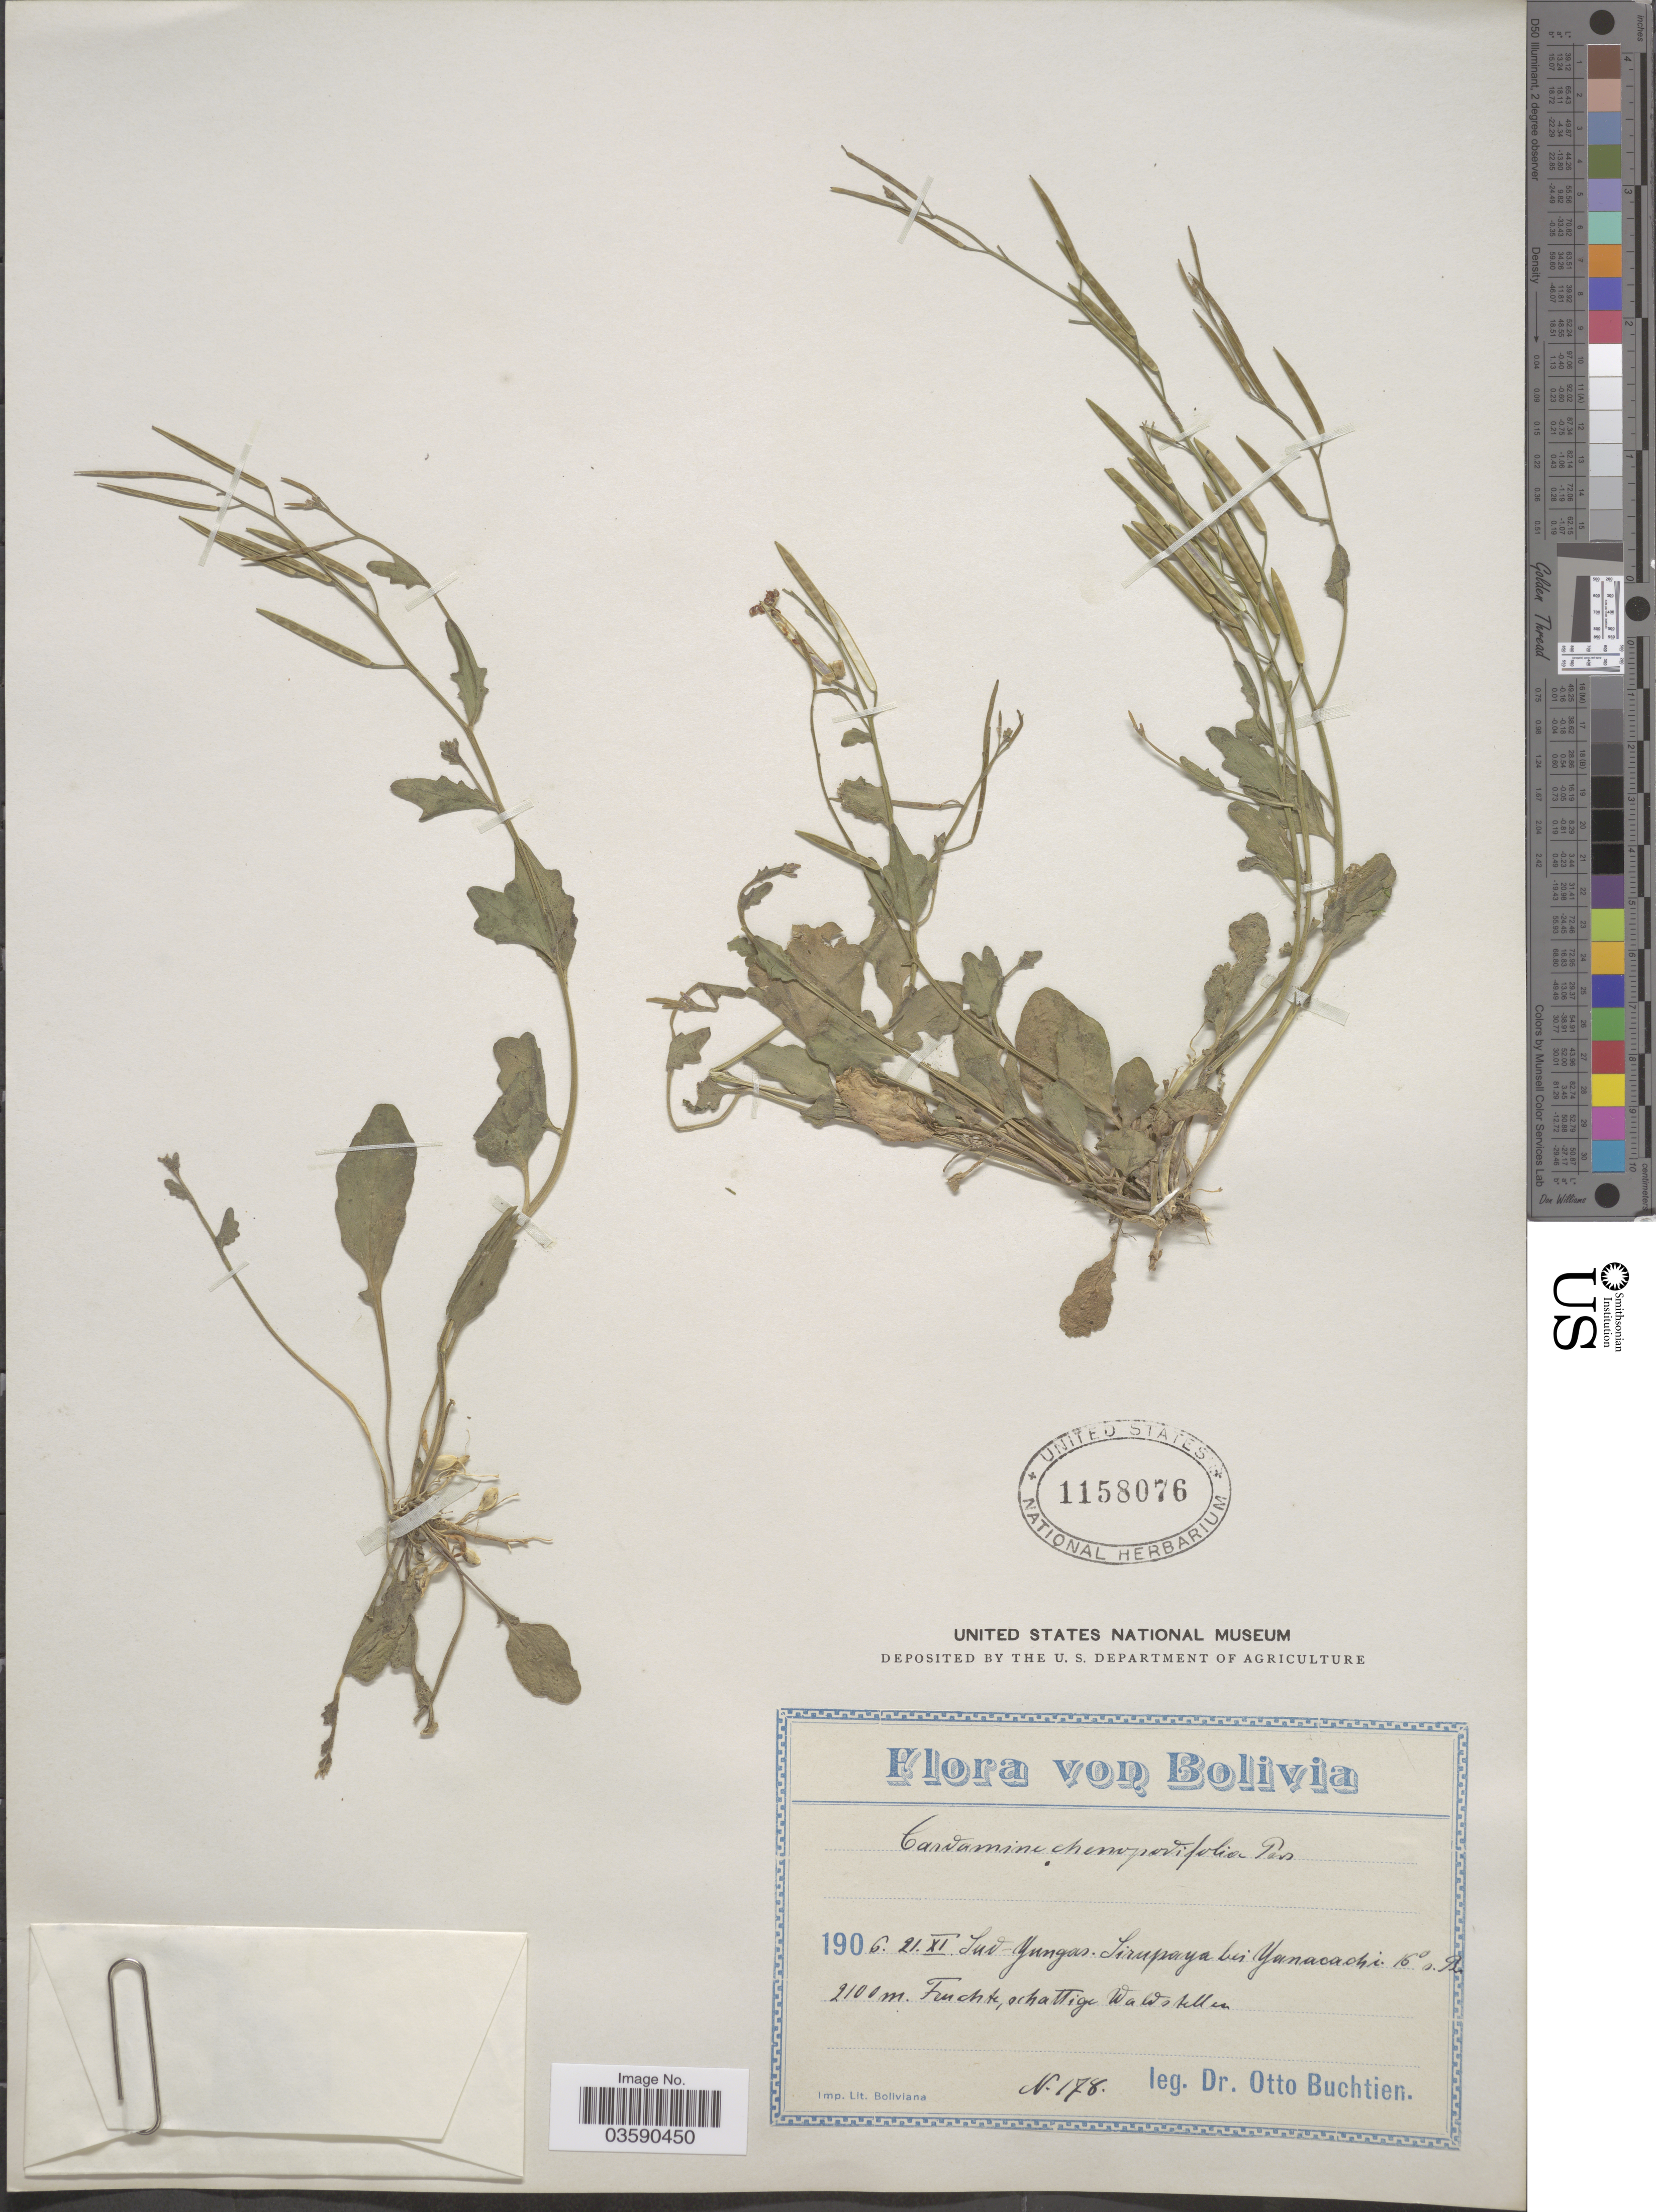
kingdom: Plantae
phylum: Tracheophyta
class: Magnoliopsida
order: Brassicales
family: Brassicaceae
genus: Cardamine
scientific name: Cardamine chenopodifolia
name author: Pers.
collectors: O. Buchtien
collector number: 178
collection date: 1906-11-21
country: Bolivia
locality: Sud-Yungas. Sirupaya bis Yanaoaochi. 16° n. Br.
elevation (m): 2100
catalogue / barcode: US 1158076